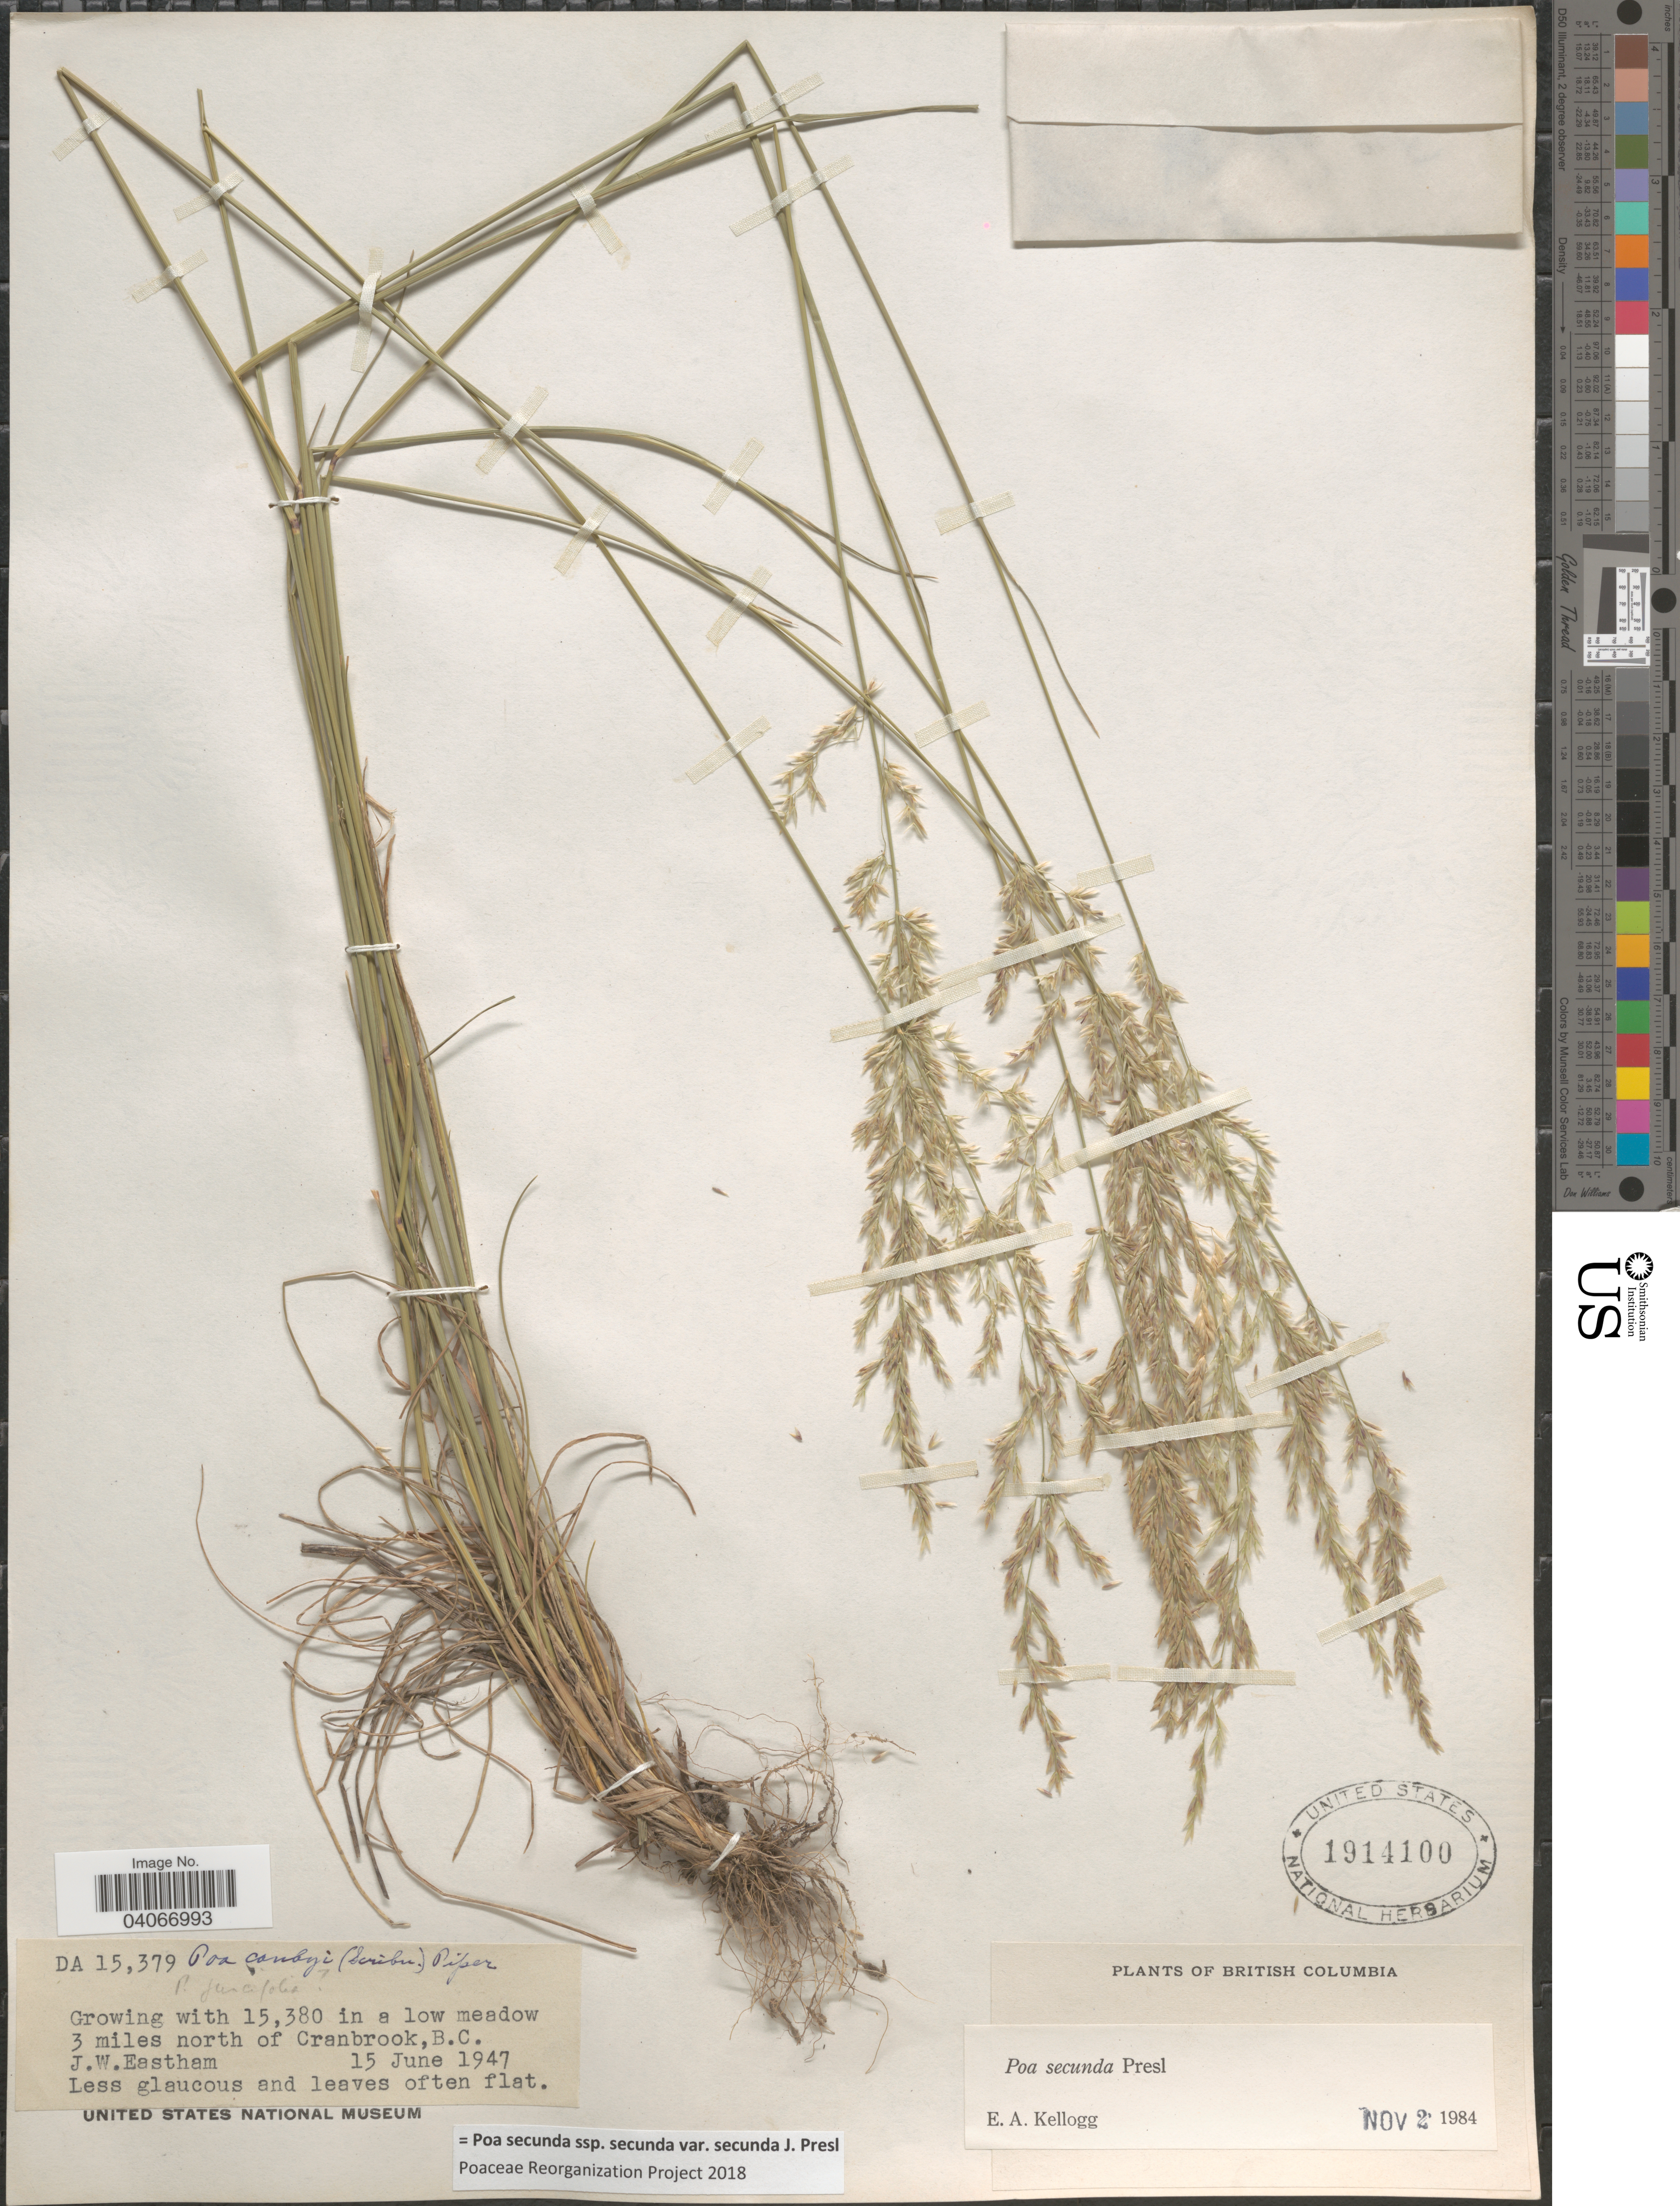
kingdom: Plantae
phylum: Tracheophyta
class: Liliopsida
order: Poales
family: Poaceae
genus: Poa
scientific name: Poa secunda subsp. secunda var. secunda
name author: J. Presl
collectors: J. Eastham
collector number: DA15379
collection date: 1947-06-15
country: Canada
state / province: British Columbia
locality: Growing with 15,380 in a low meadow 3 miles north of Cranbrook.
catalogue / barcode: US 1914100